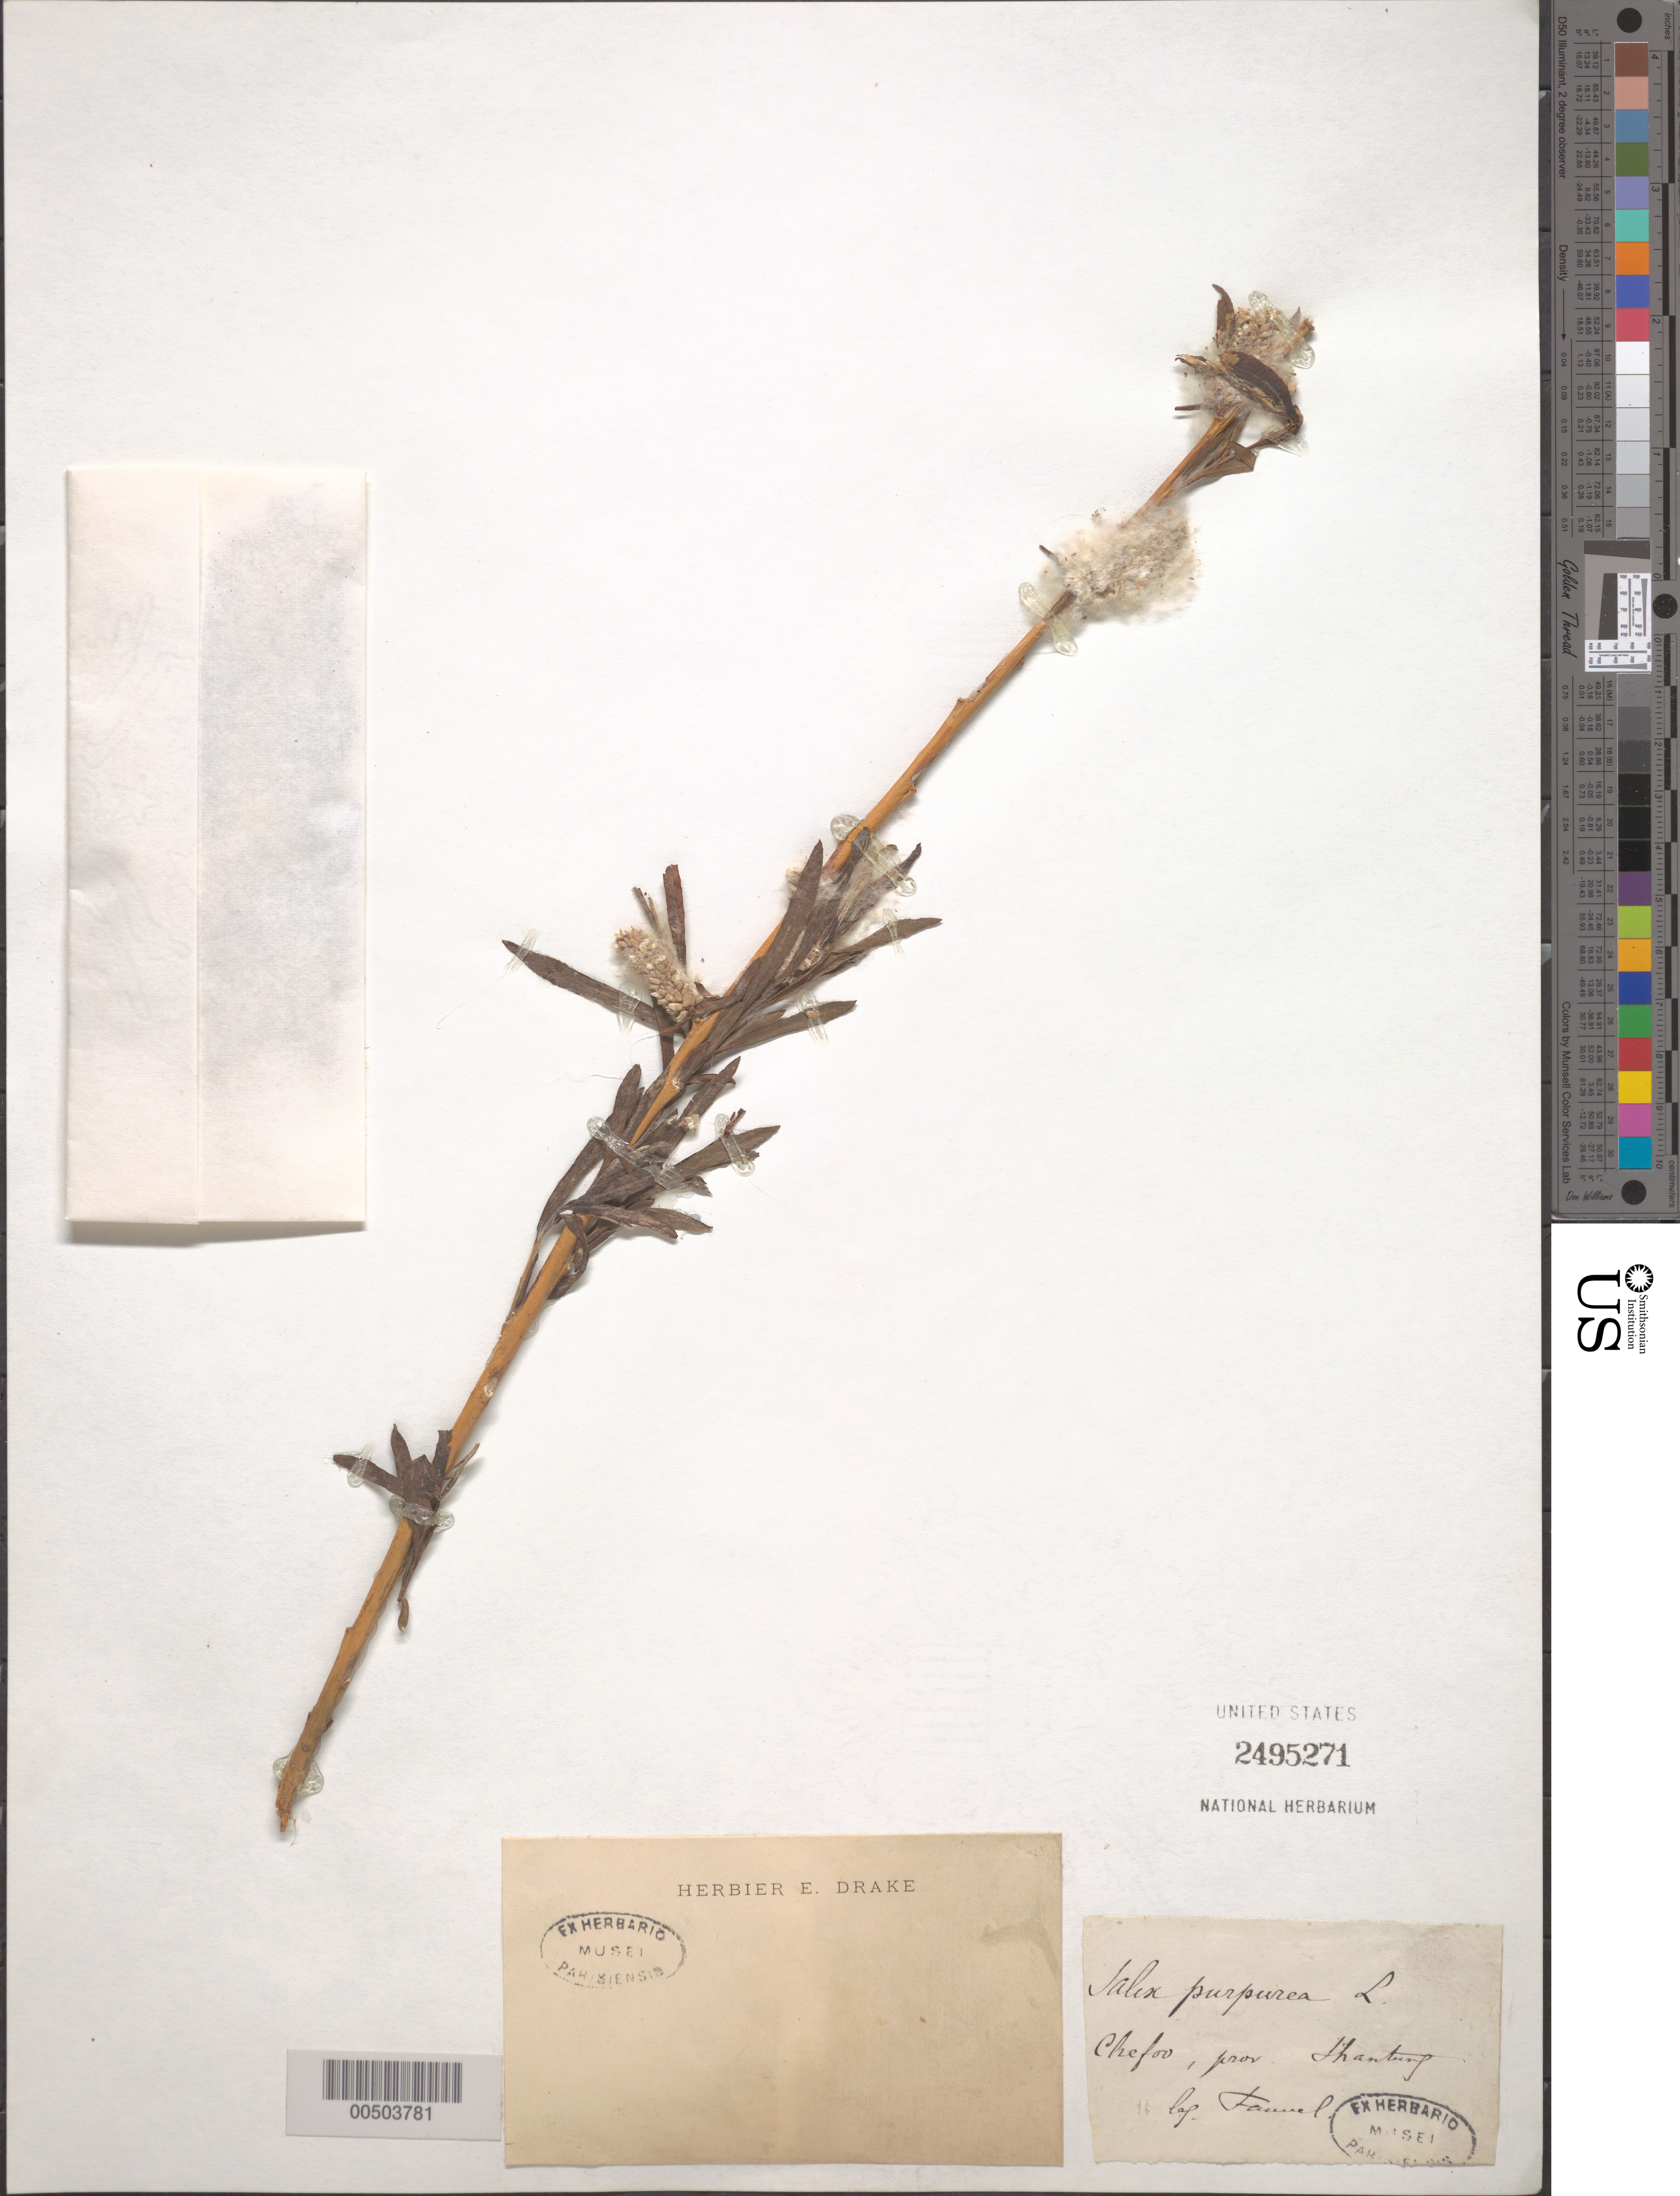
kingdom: Plantae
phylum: Tracheophyta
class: Magnoliopsida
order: Malpighiales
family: Salicaceae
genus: Salix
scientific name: Salix purpurea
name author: L.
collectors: -. Fauuel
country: China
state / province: Shandong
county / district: Yantai ?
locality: Chefoo District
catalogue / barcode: US 2495271